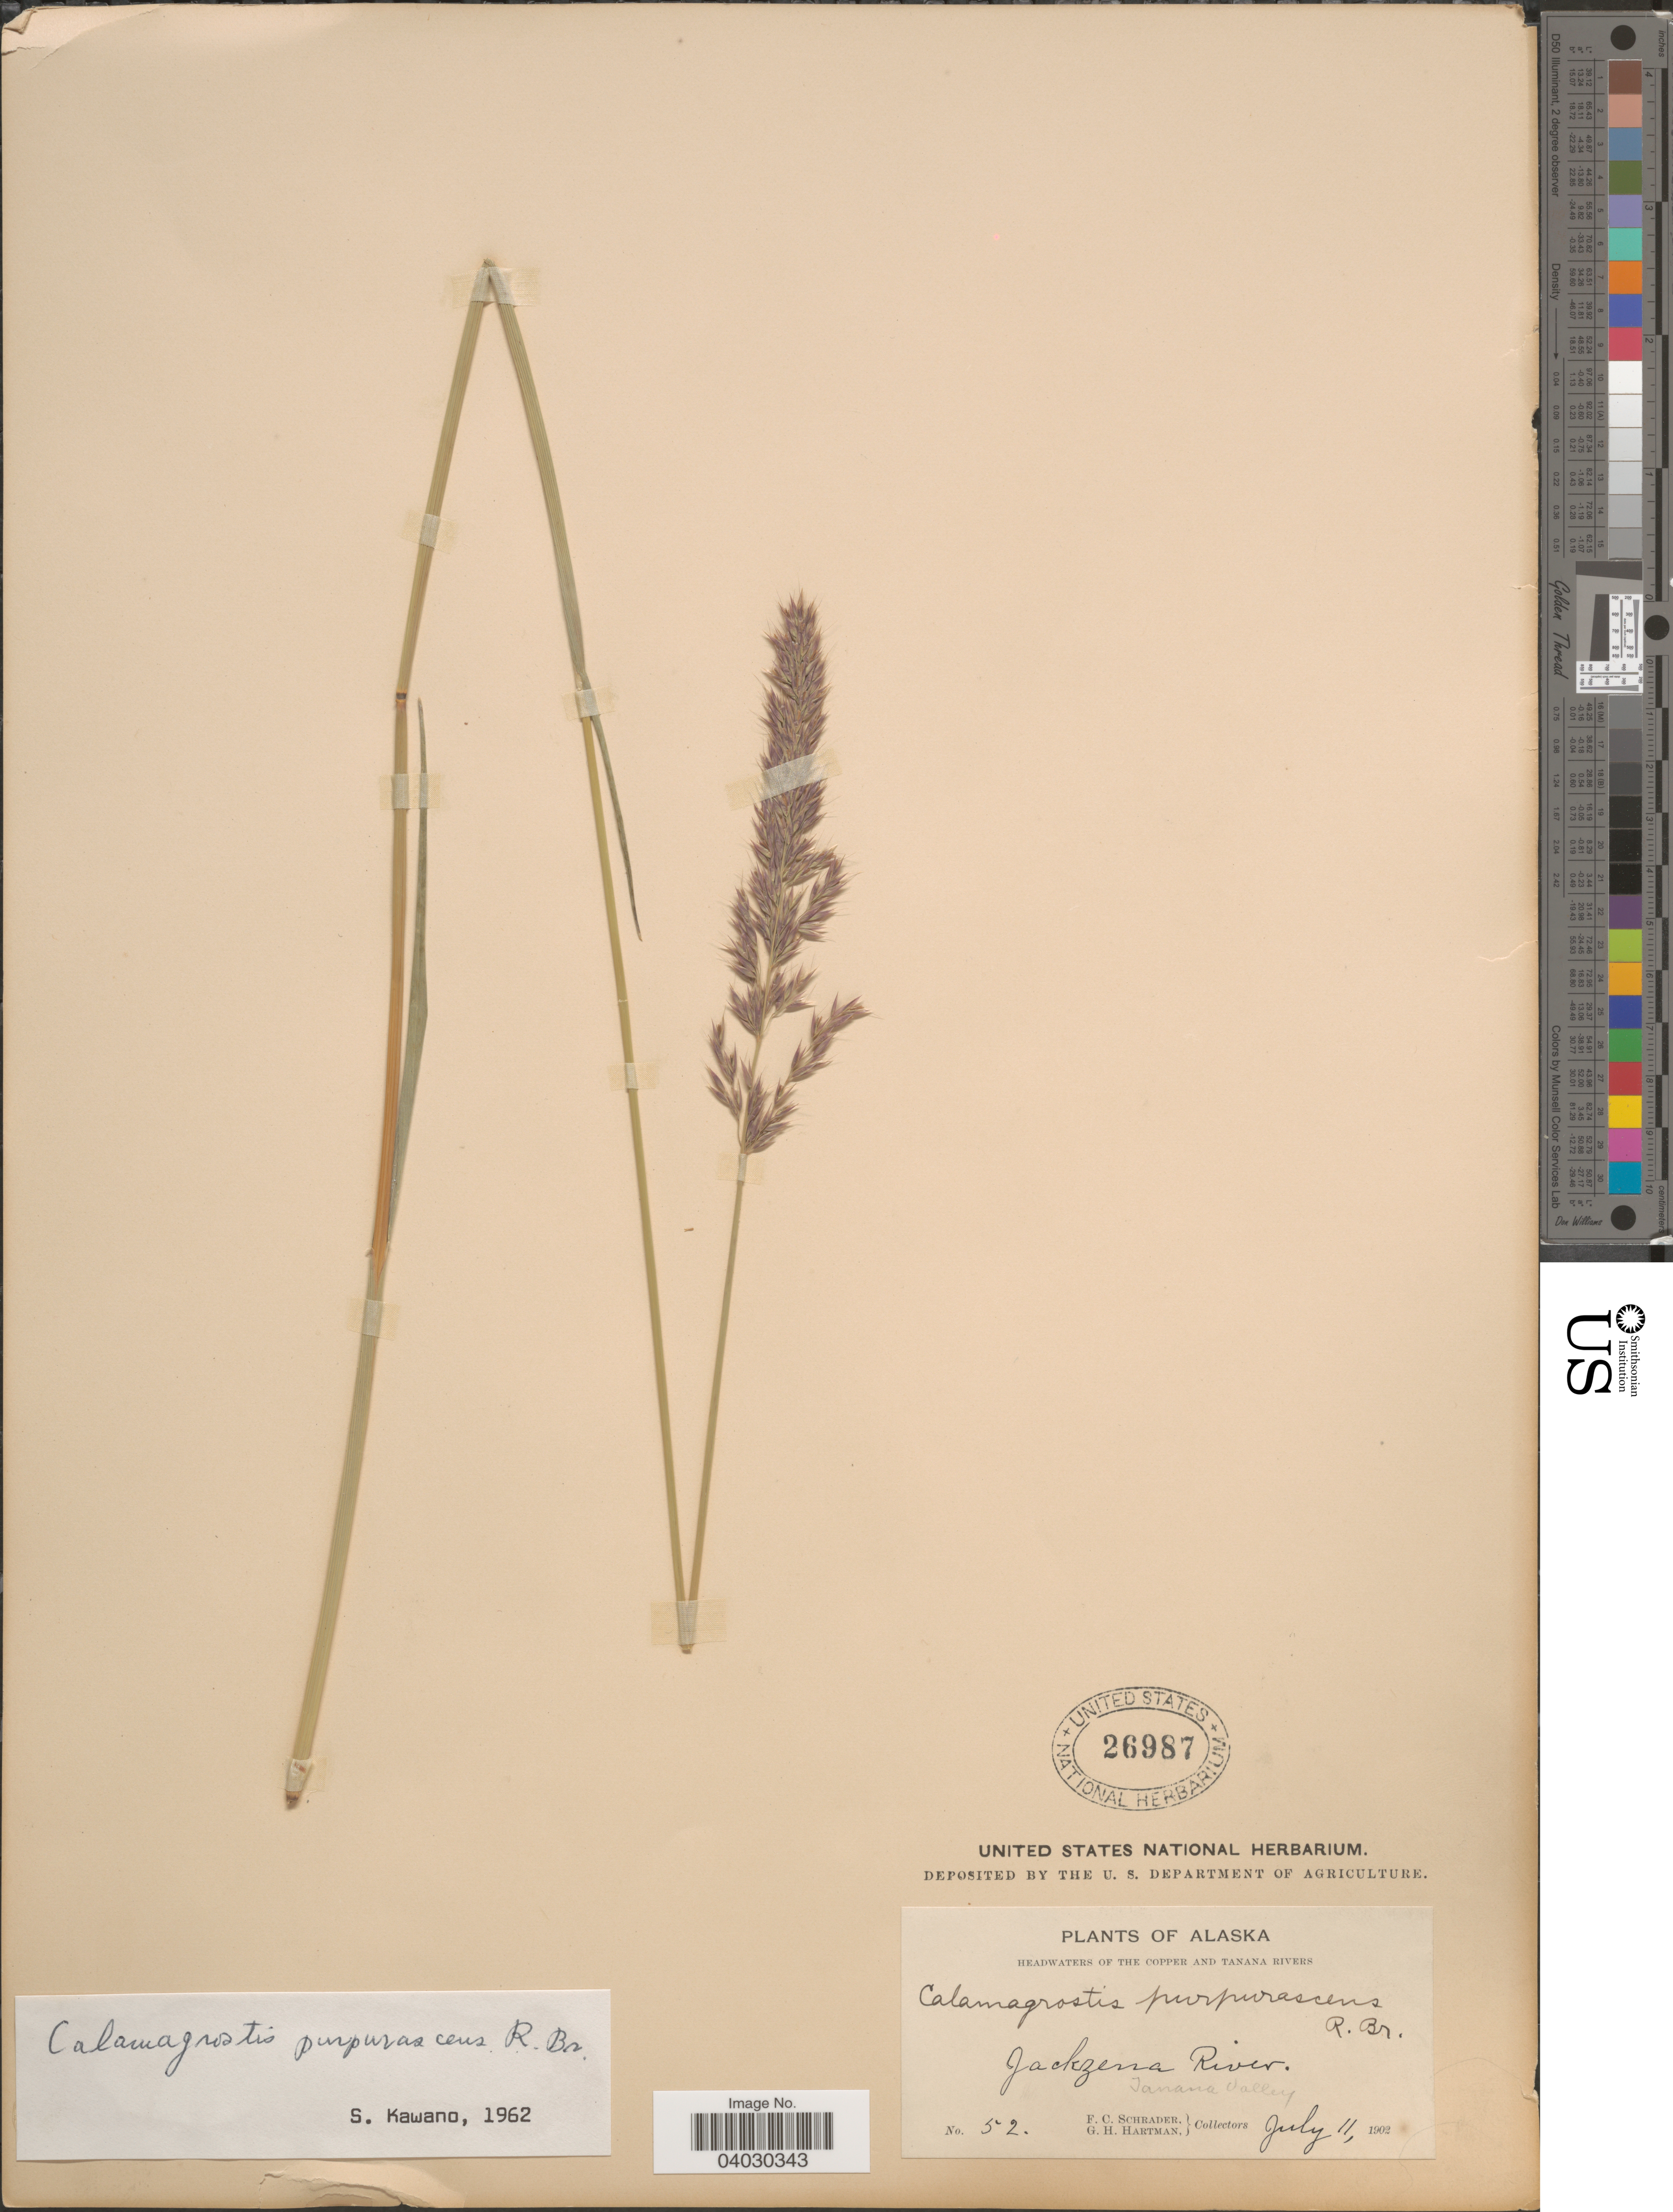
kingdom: Plantae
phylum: Tracheophyta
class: Liliopsida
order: Poales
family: Poaceae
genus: Calamagrostis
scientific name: Calamagrostis purpurascens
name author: R. Br.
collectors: F. C. Schrader & G. H. Hartman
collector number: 52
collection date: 1902-07-11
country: United States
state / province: Alaska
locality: Headwaters of the Copper and Tanana Rivers. Jackzena River. Tanana Valley.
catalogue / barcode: US 26987